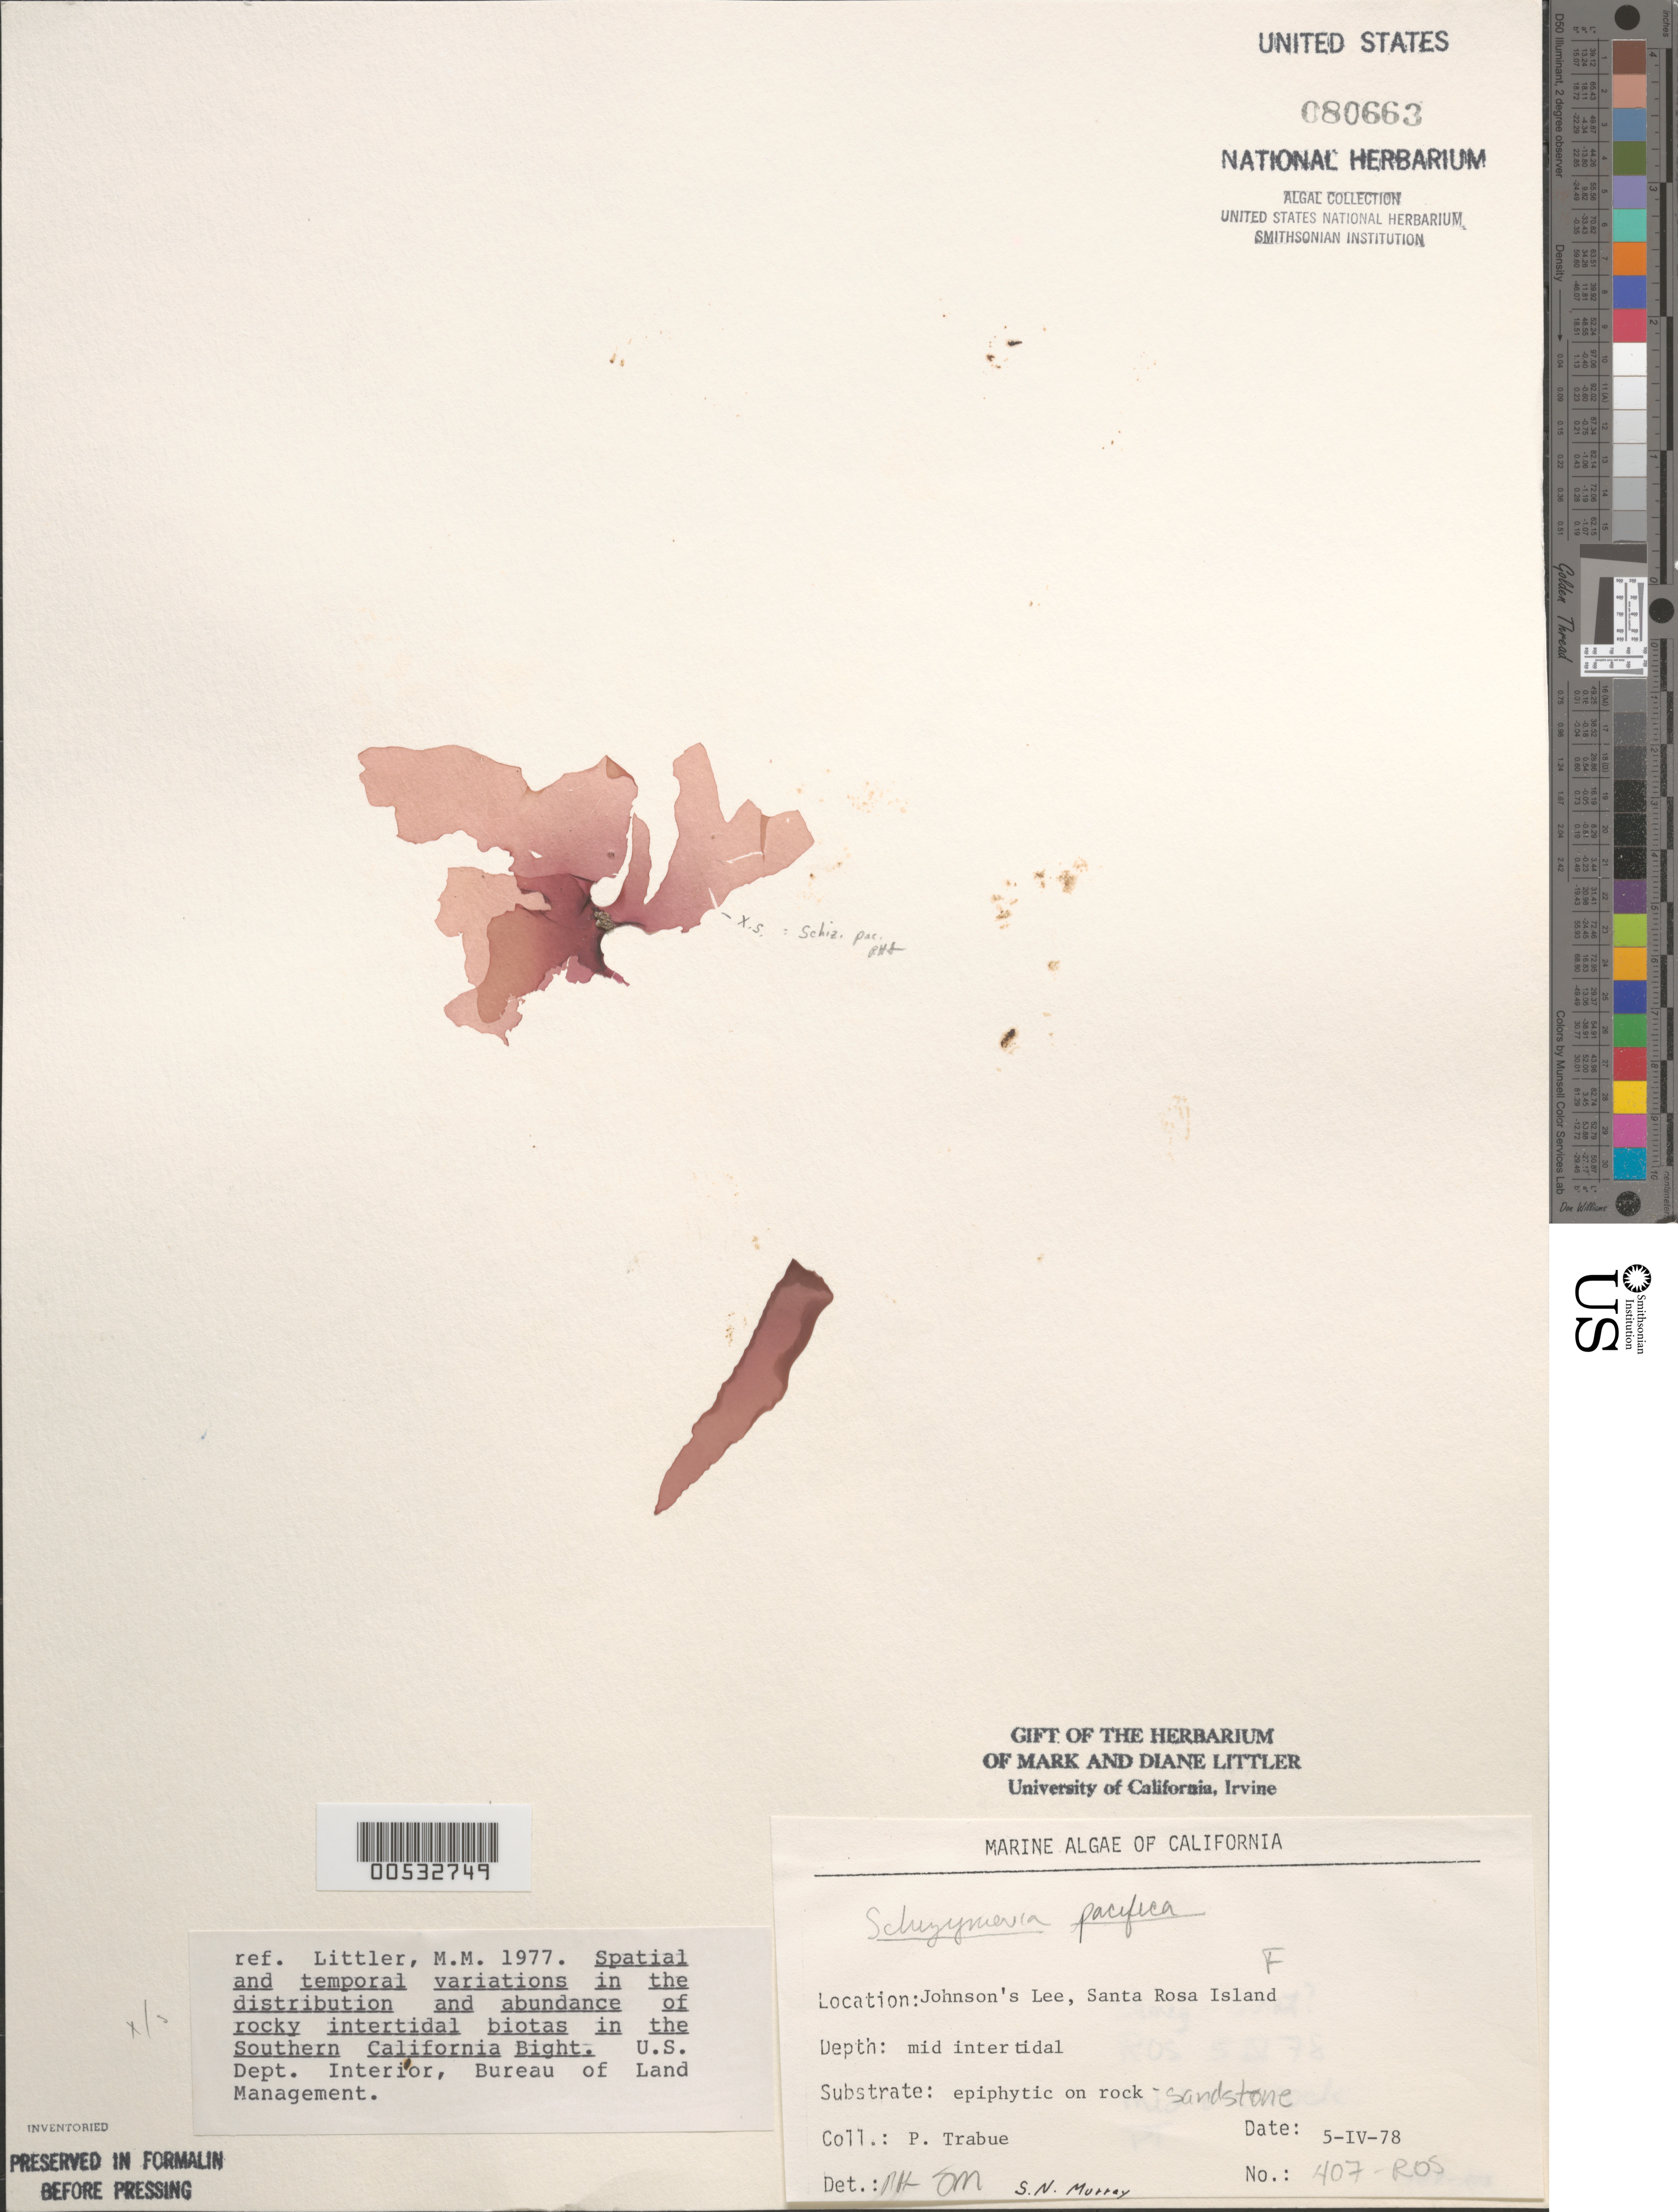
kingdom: Plantae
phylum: Rhodophyta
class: Florideophyceae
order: Nemastomatales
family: Schizymeniaceae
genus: Schizymenia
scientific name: Schizymenia pacifica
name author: (Kylin) Kylin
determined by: Sims, Robert H.; Murray, S. N.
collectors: P. J. Trabue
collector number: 407-ros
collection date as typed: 05 Apr 1978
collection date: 1978-04-05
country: United States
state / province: California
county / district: Santa Barbara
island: Santa Rosa Island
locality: Johnson's Lee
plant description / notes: BLM-SOCALBIGHT Rocky Intertidal Survey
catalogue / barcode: US 80663